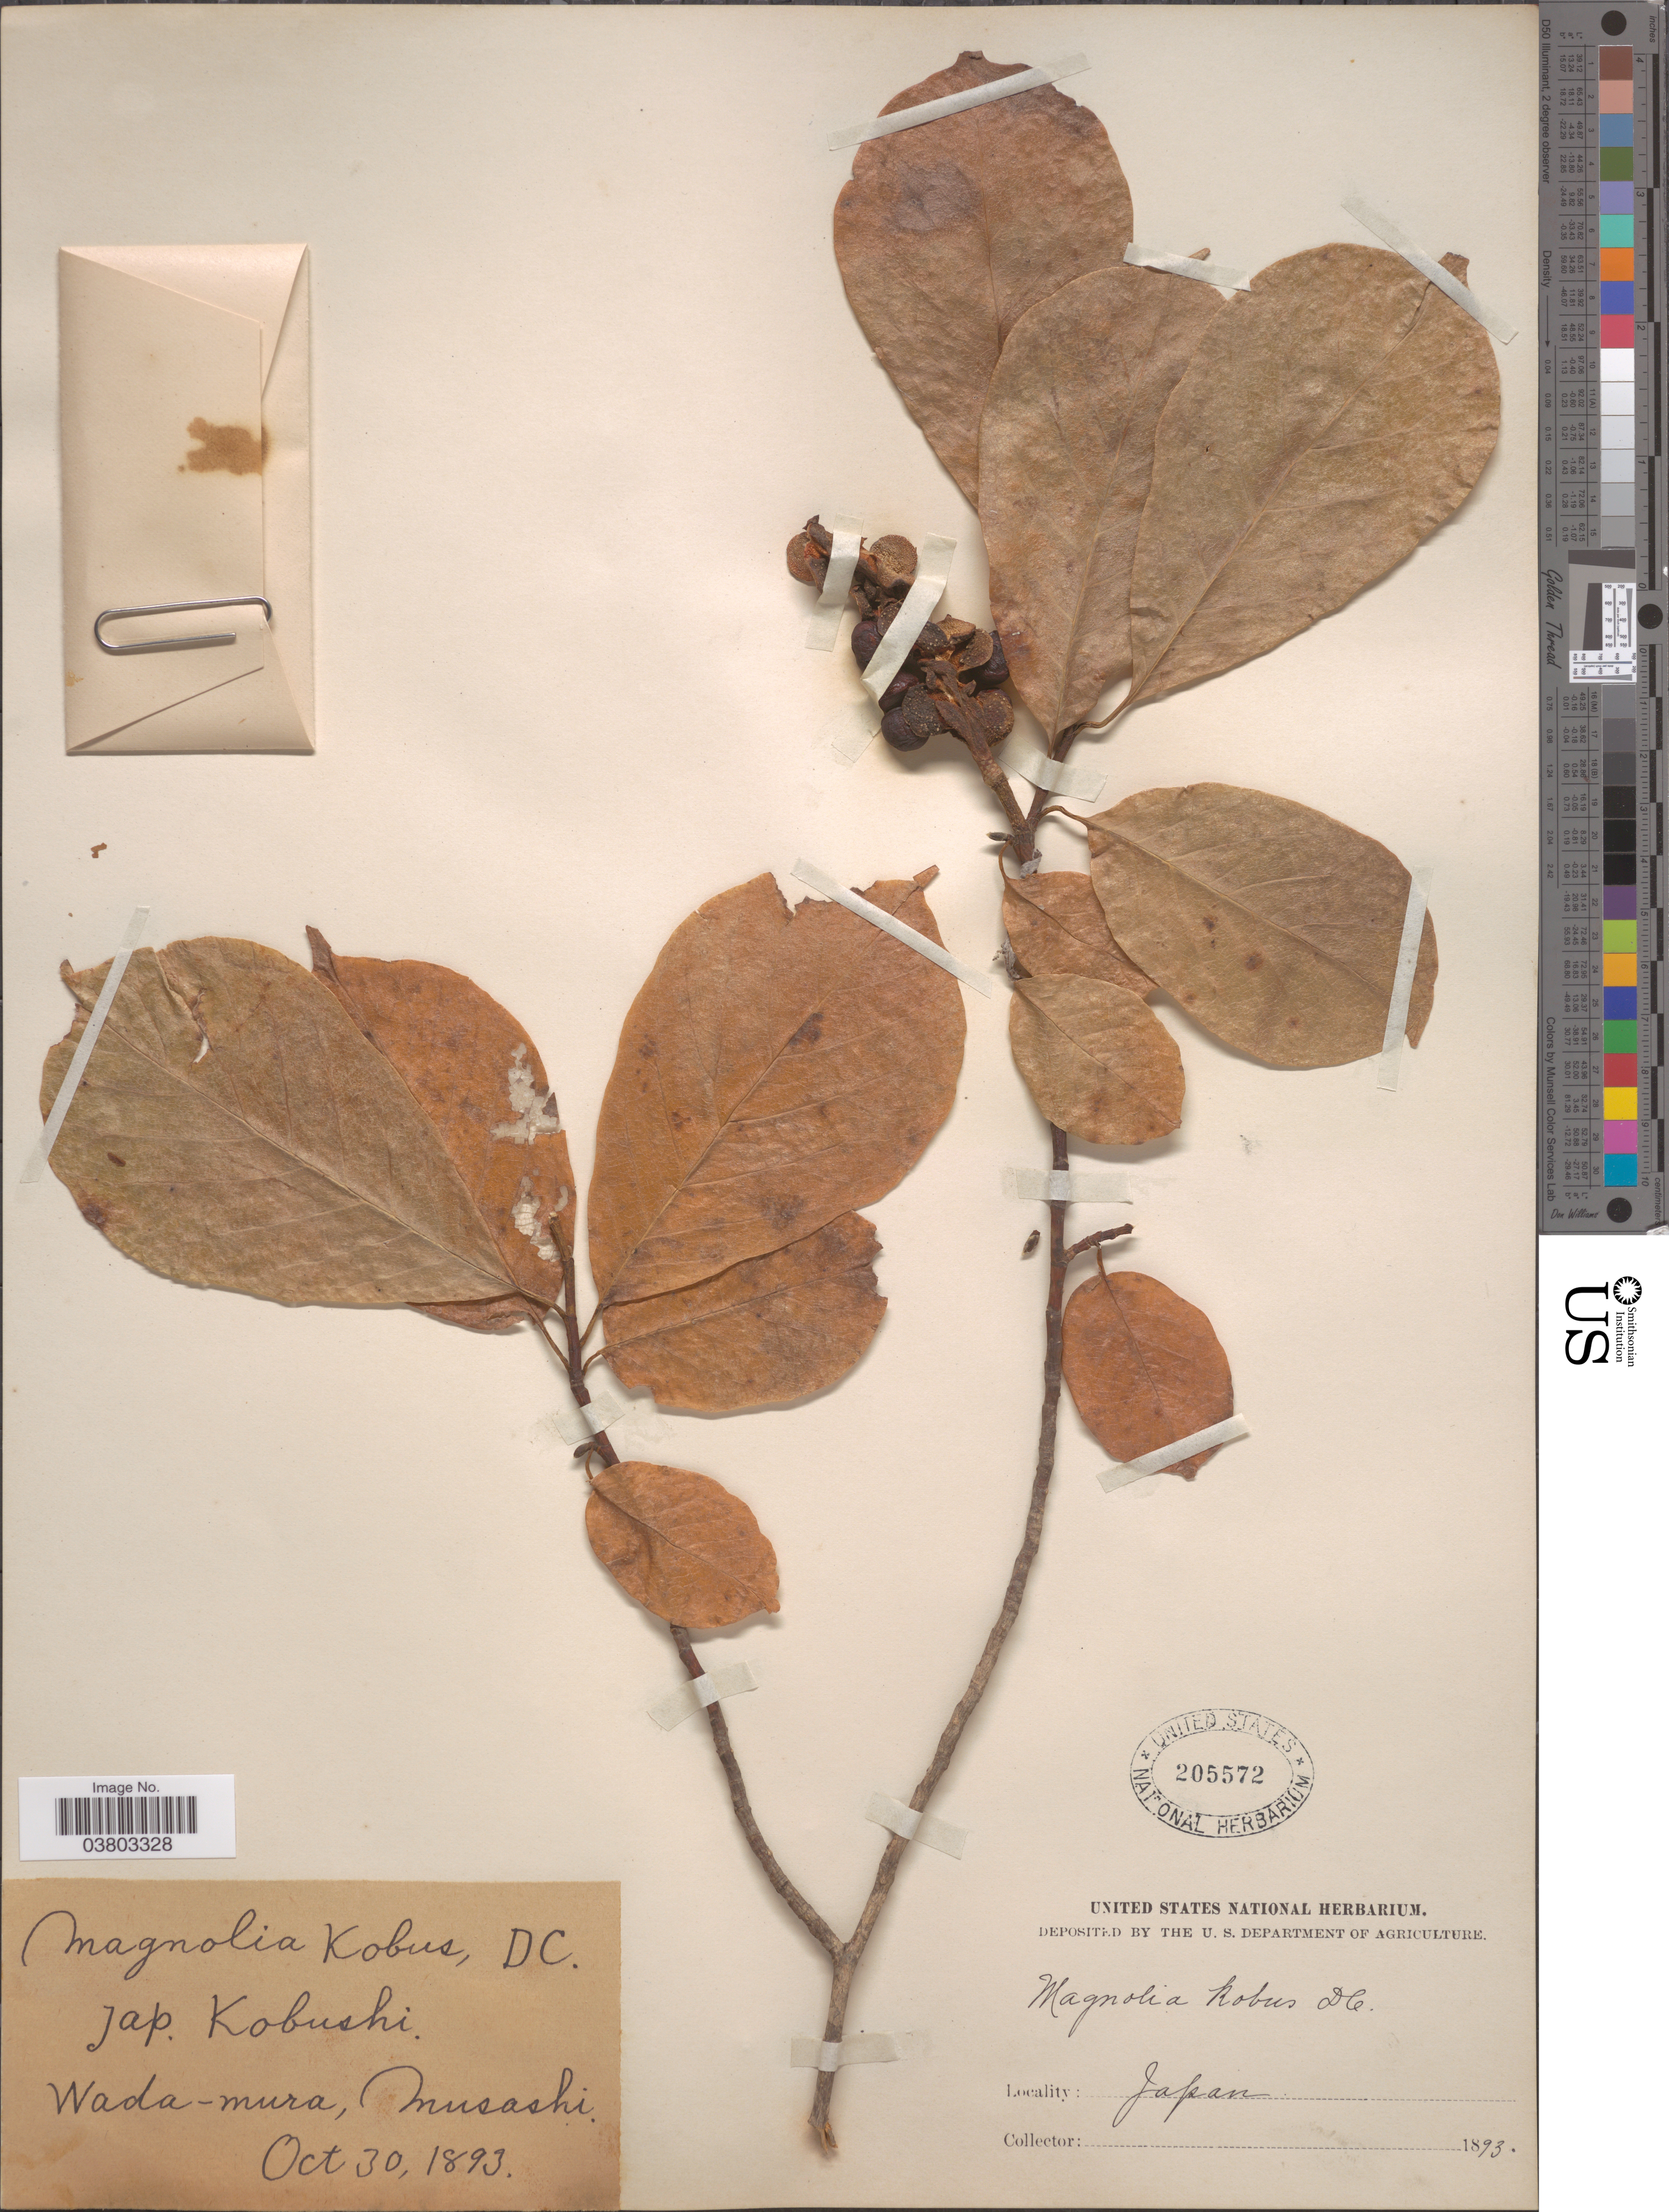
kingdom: Plantae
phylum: Tracheophyta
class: Magnoliopsida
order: Magnoliales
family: Magnoliaceae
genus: Magnolia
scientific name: Magnolia kobus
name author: DC.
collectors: ex herb. United States National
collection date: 1893-10-30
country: Japan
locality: Wada-mura, Musashi.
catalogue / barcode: US 205572